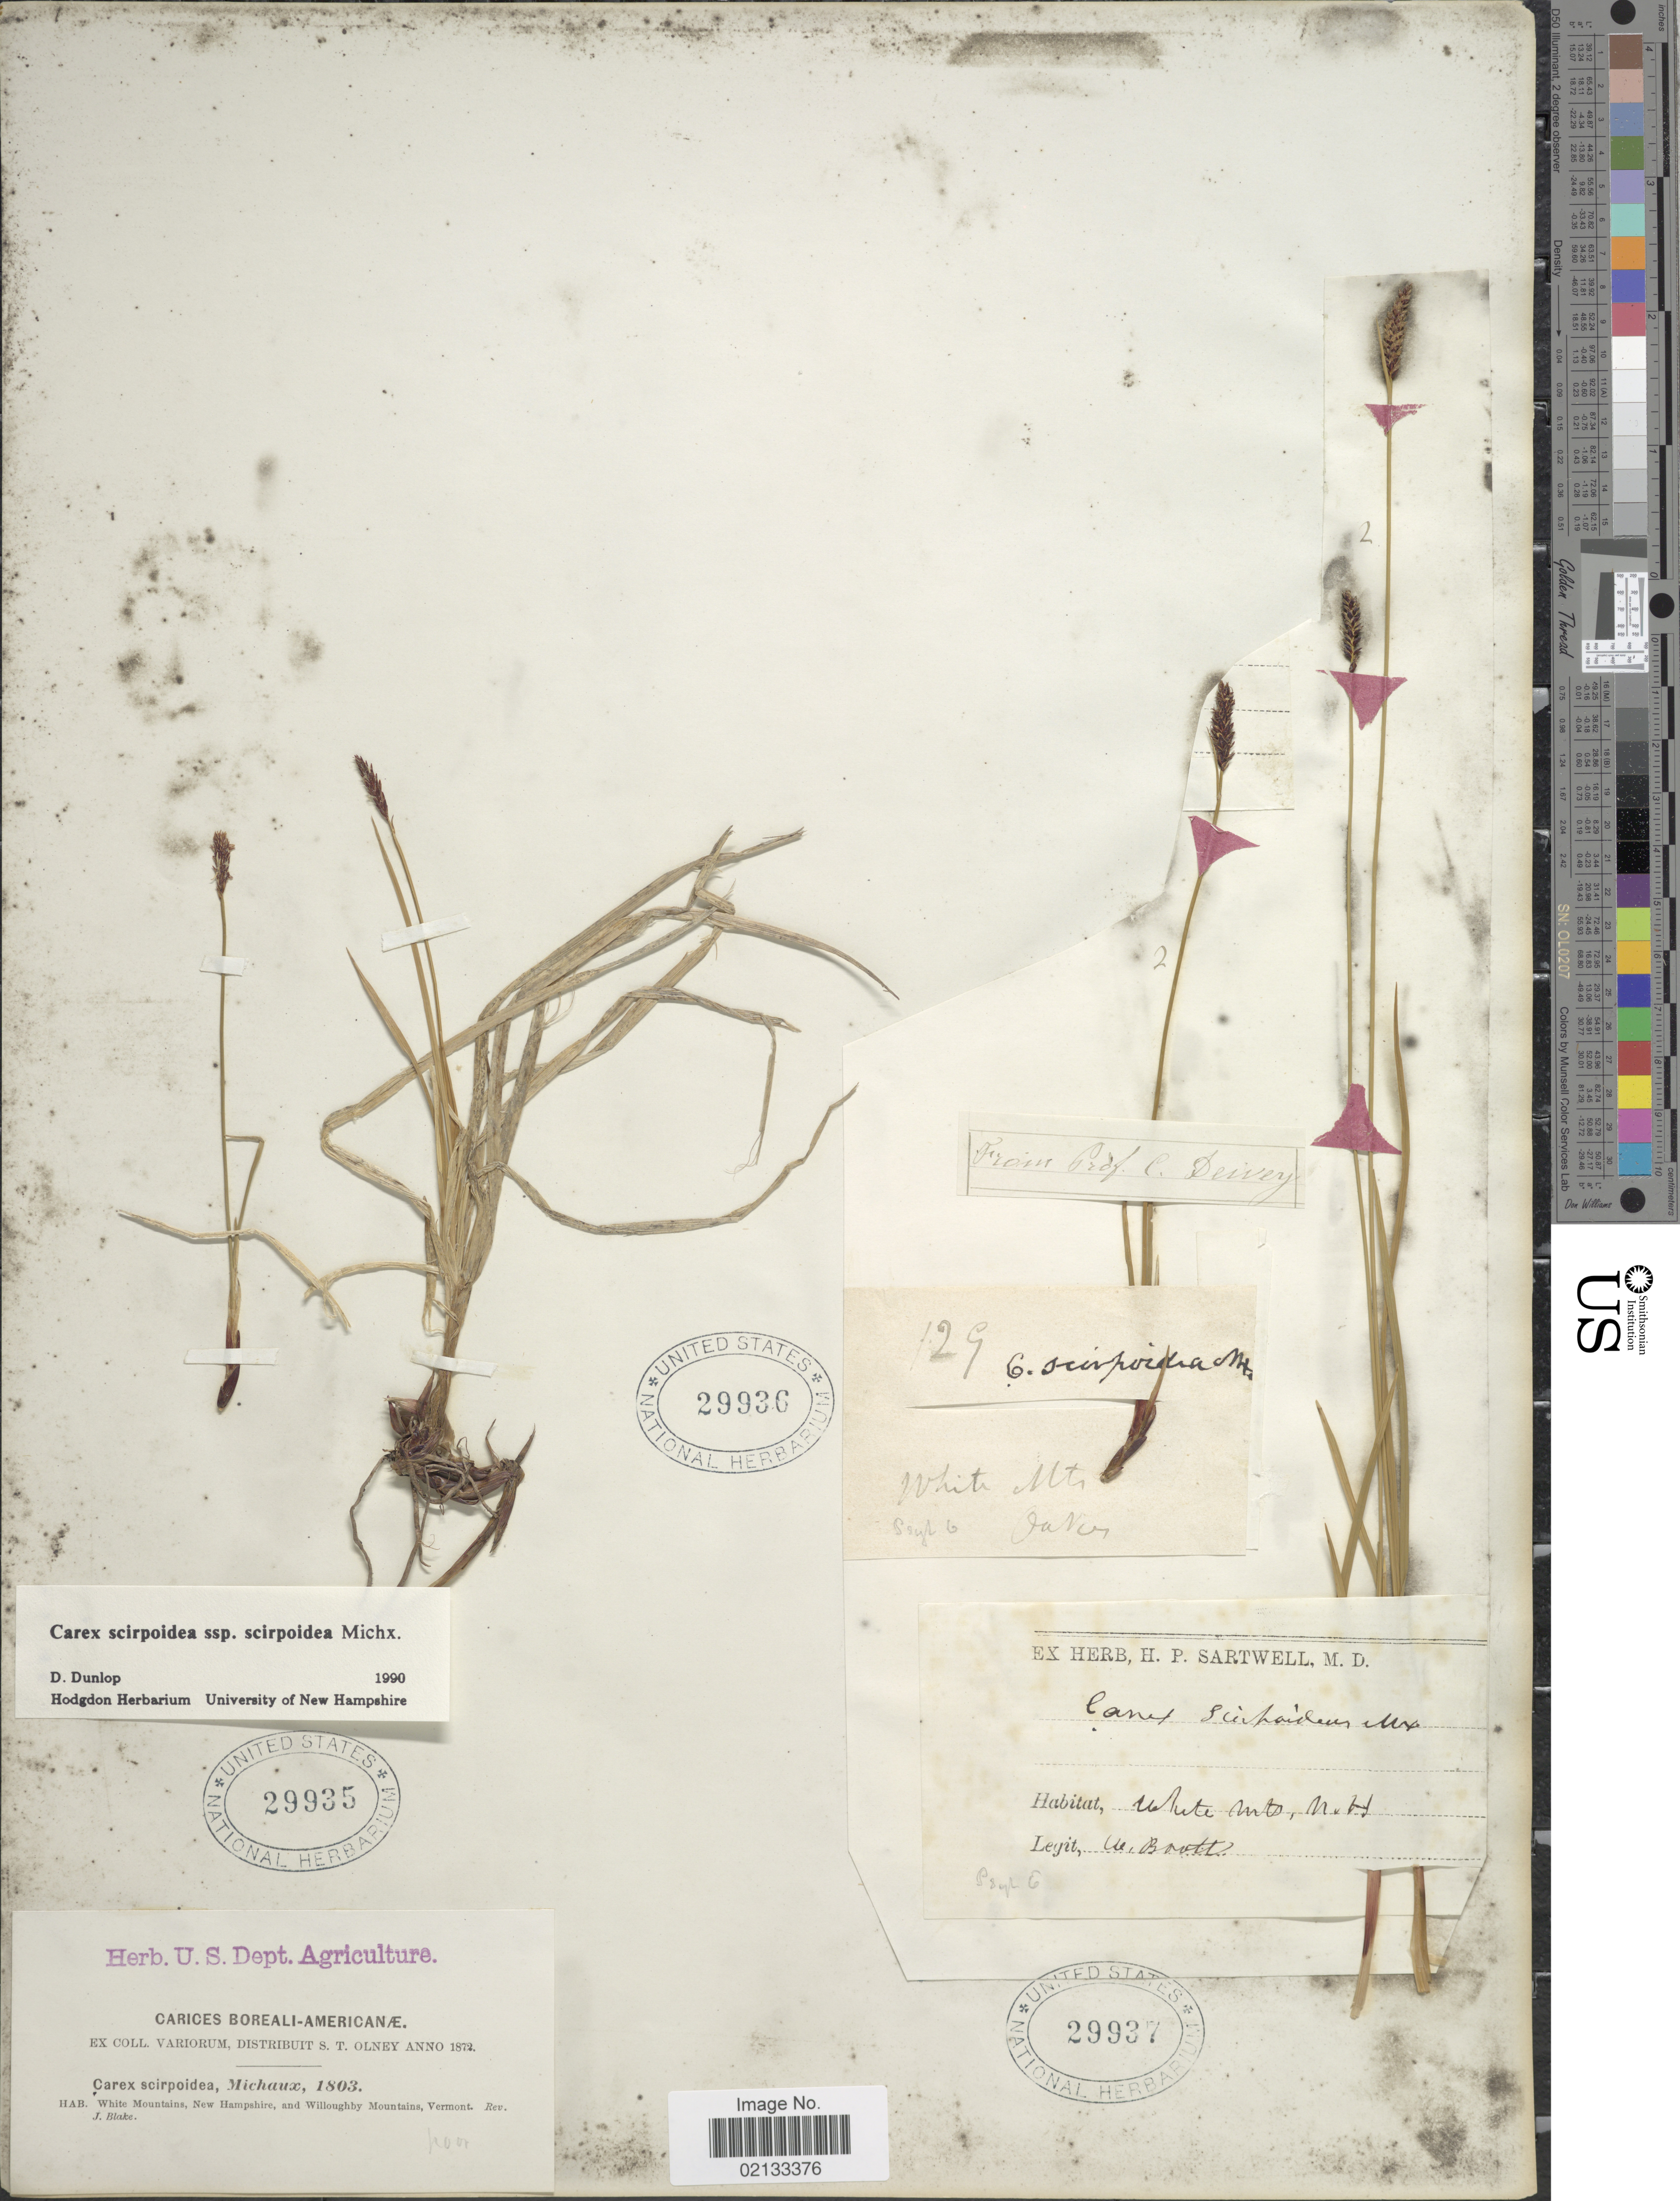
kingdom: Plantae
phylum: Tracheophyta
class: Liliopsida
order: Poales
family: Cyperaceae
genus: Carex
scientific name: Carex scirpoidea subsp. scirpoidea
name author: Michx.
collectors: J. Blake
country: United States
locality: Carices Boreali-Americanæ, White Mountains, New Hampshire, and Willoughby Mountains, Vermont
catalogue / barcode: US 29935